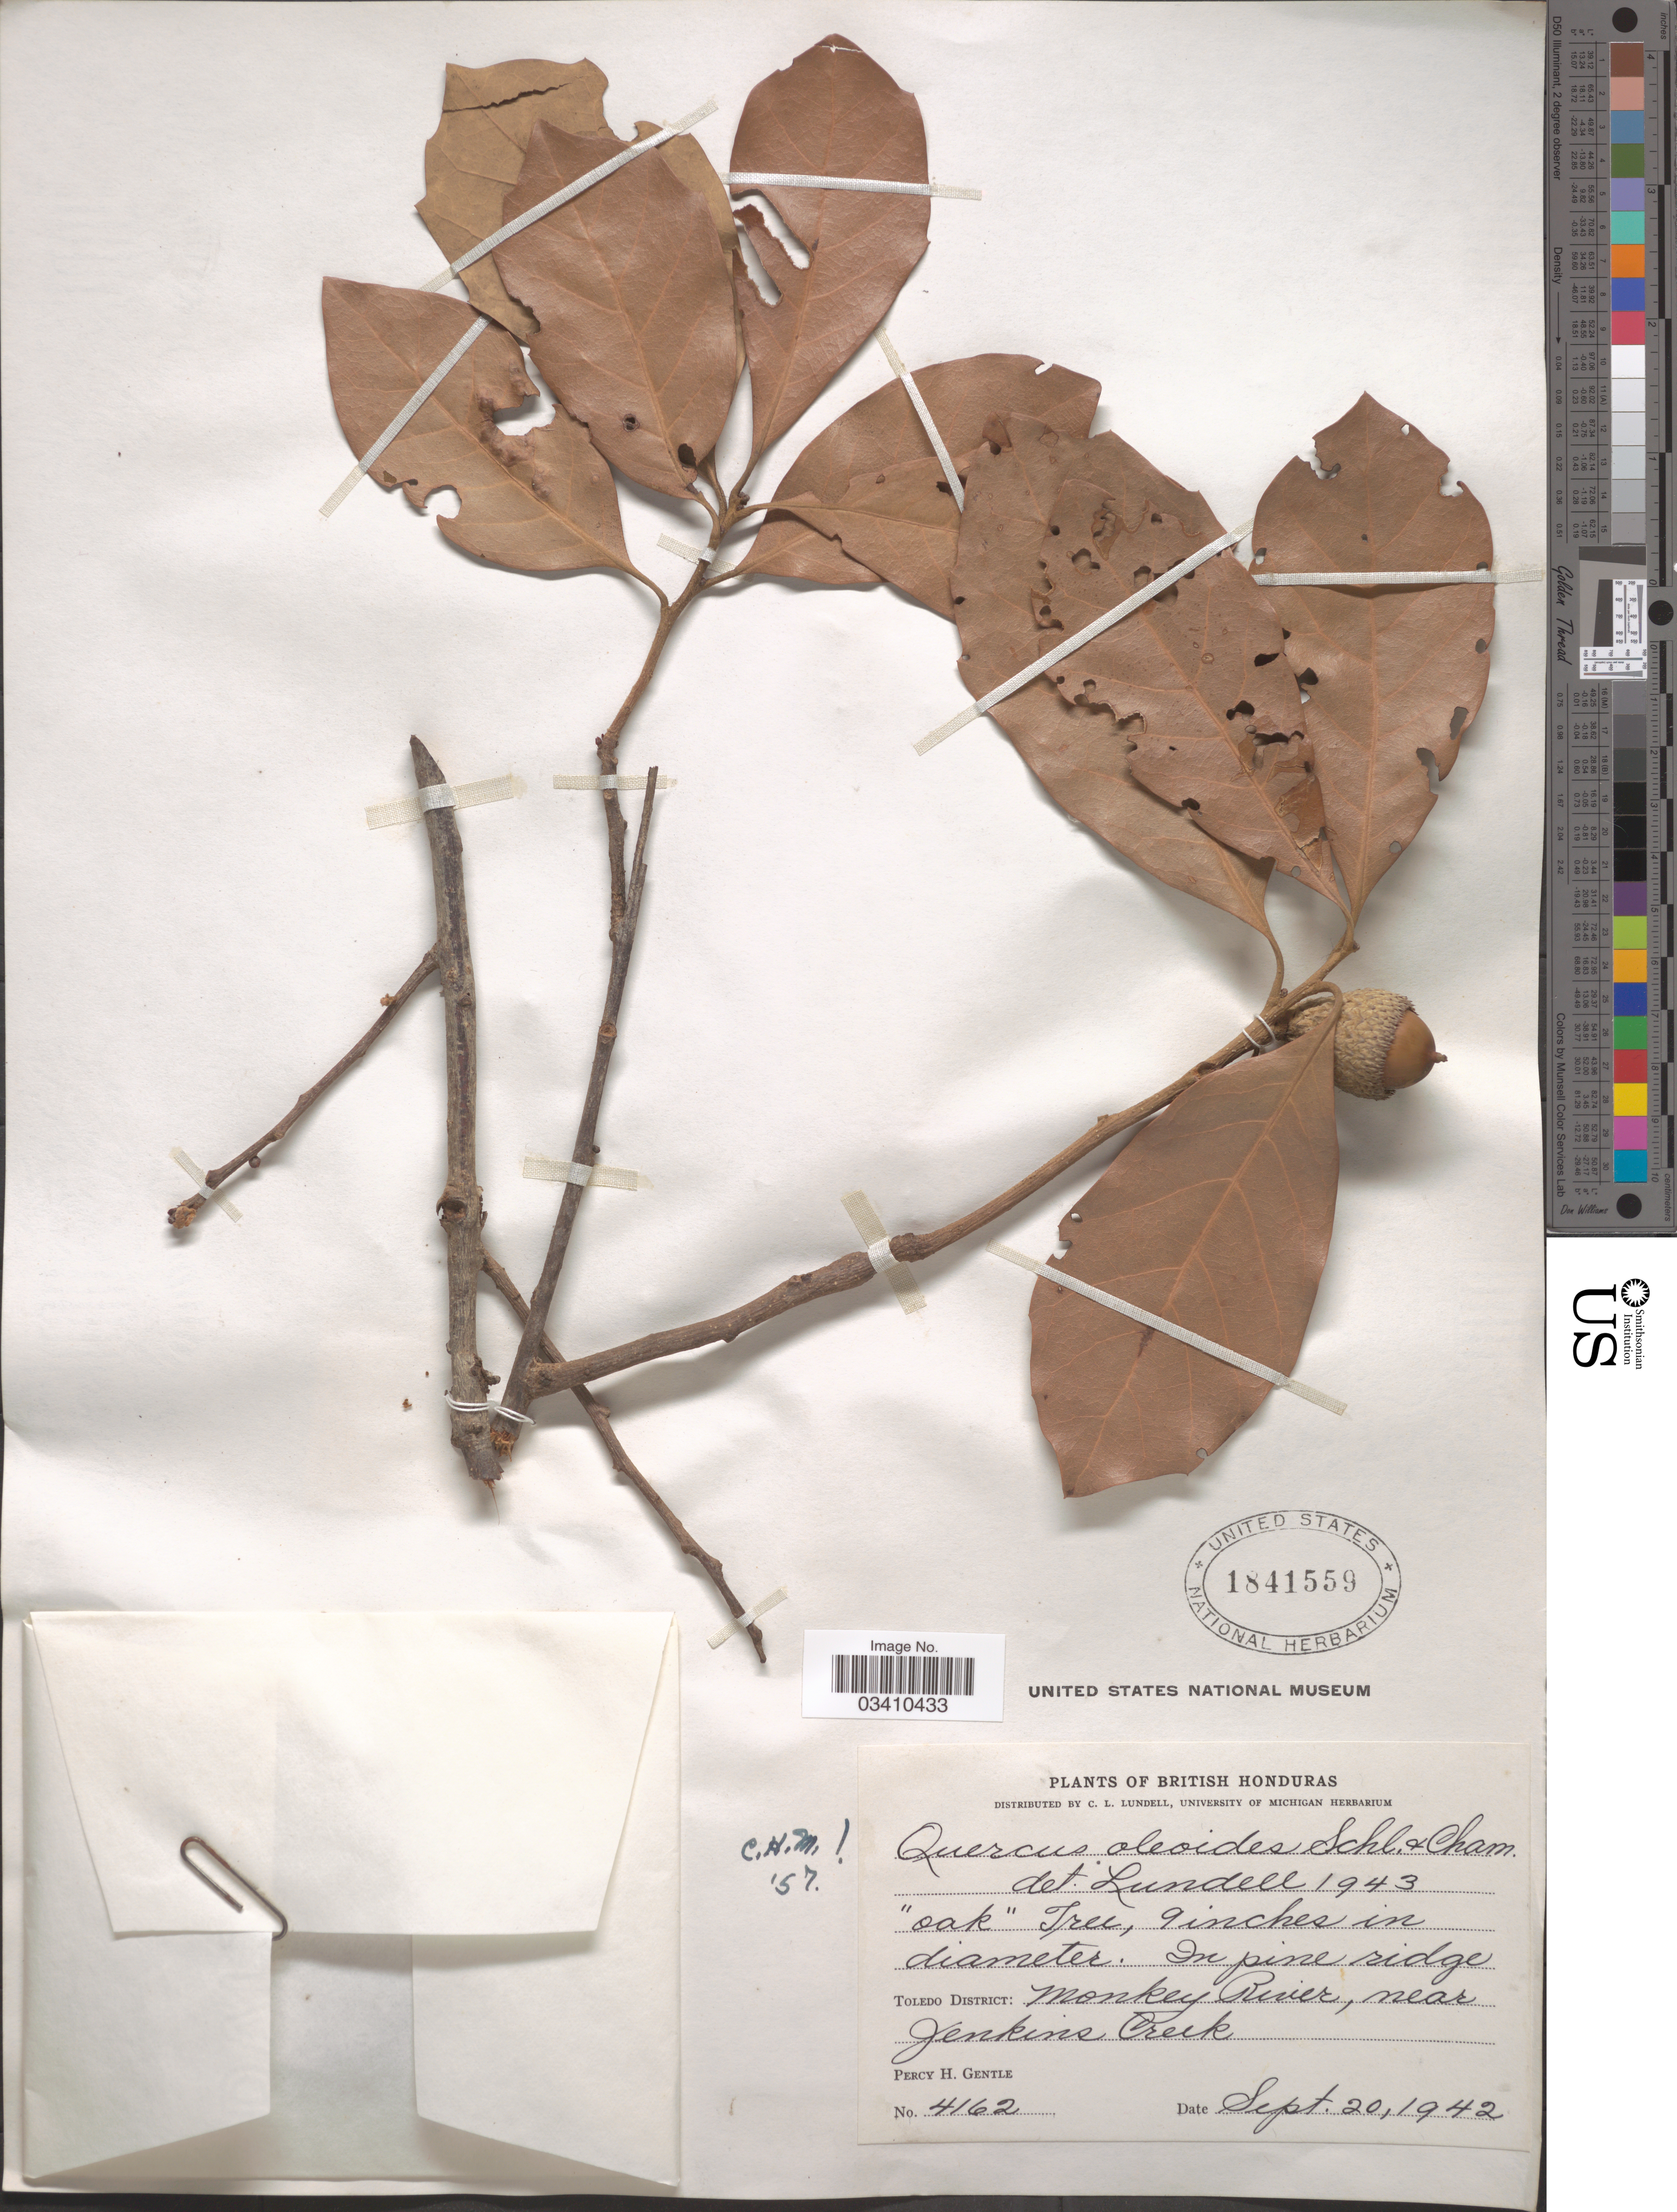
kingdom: Plantae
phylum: Tracheophyta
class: Magnoliopsida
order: Fagales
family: Fagaceae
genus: Quercus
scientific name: Quercus oleoides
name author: Schltdl. & Cham.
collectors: P. H. Gentle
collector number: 4162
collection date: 1942-09-20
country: Belize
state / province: Toledo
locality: Toledo District: Monkey River, near Jenkins Creek.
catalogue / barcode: US 1841559